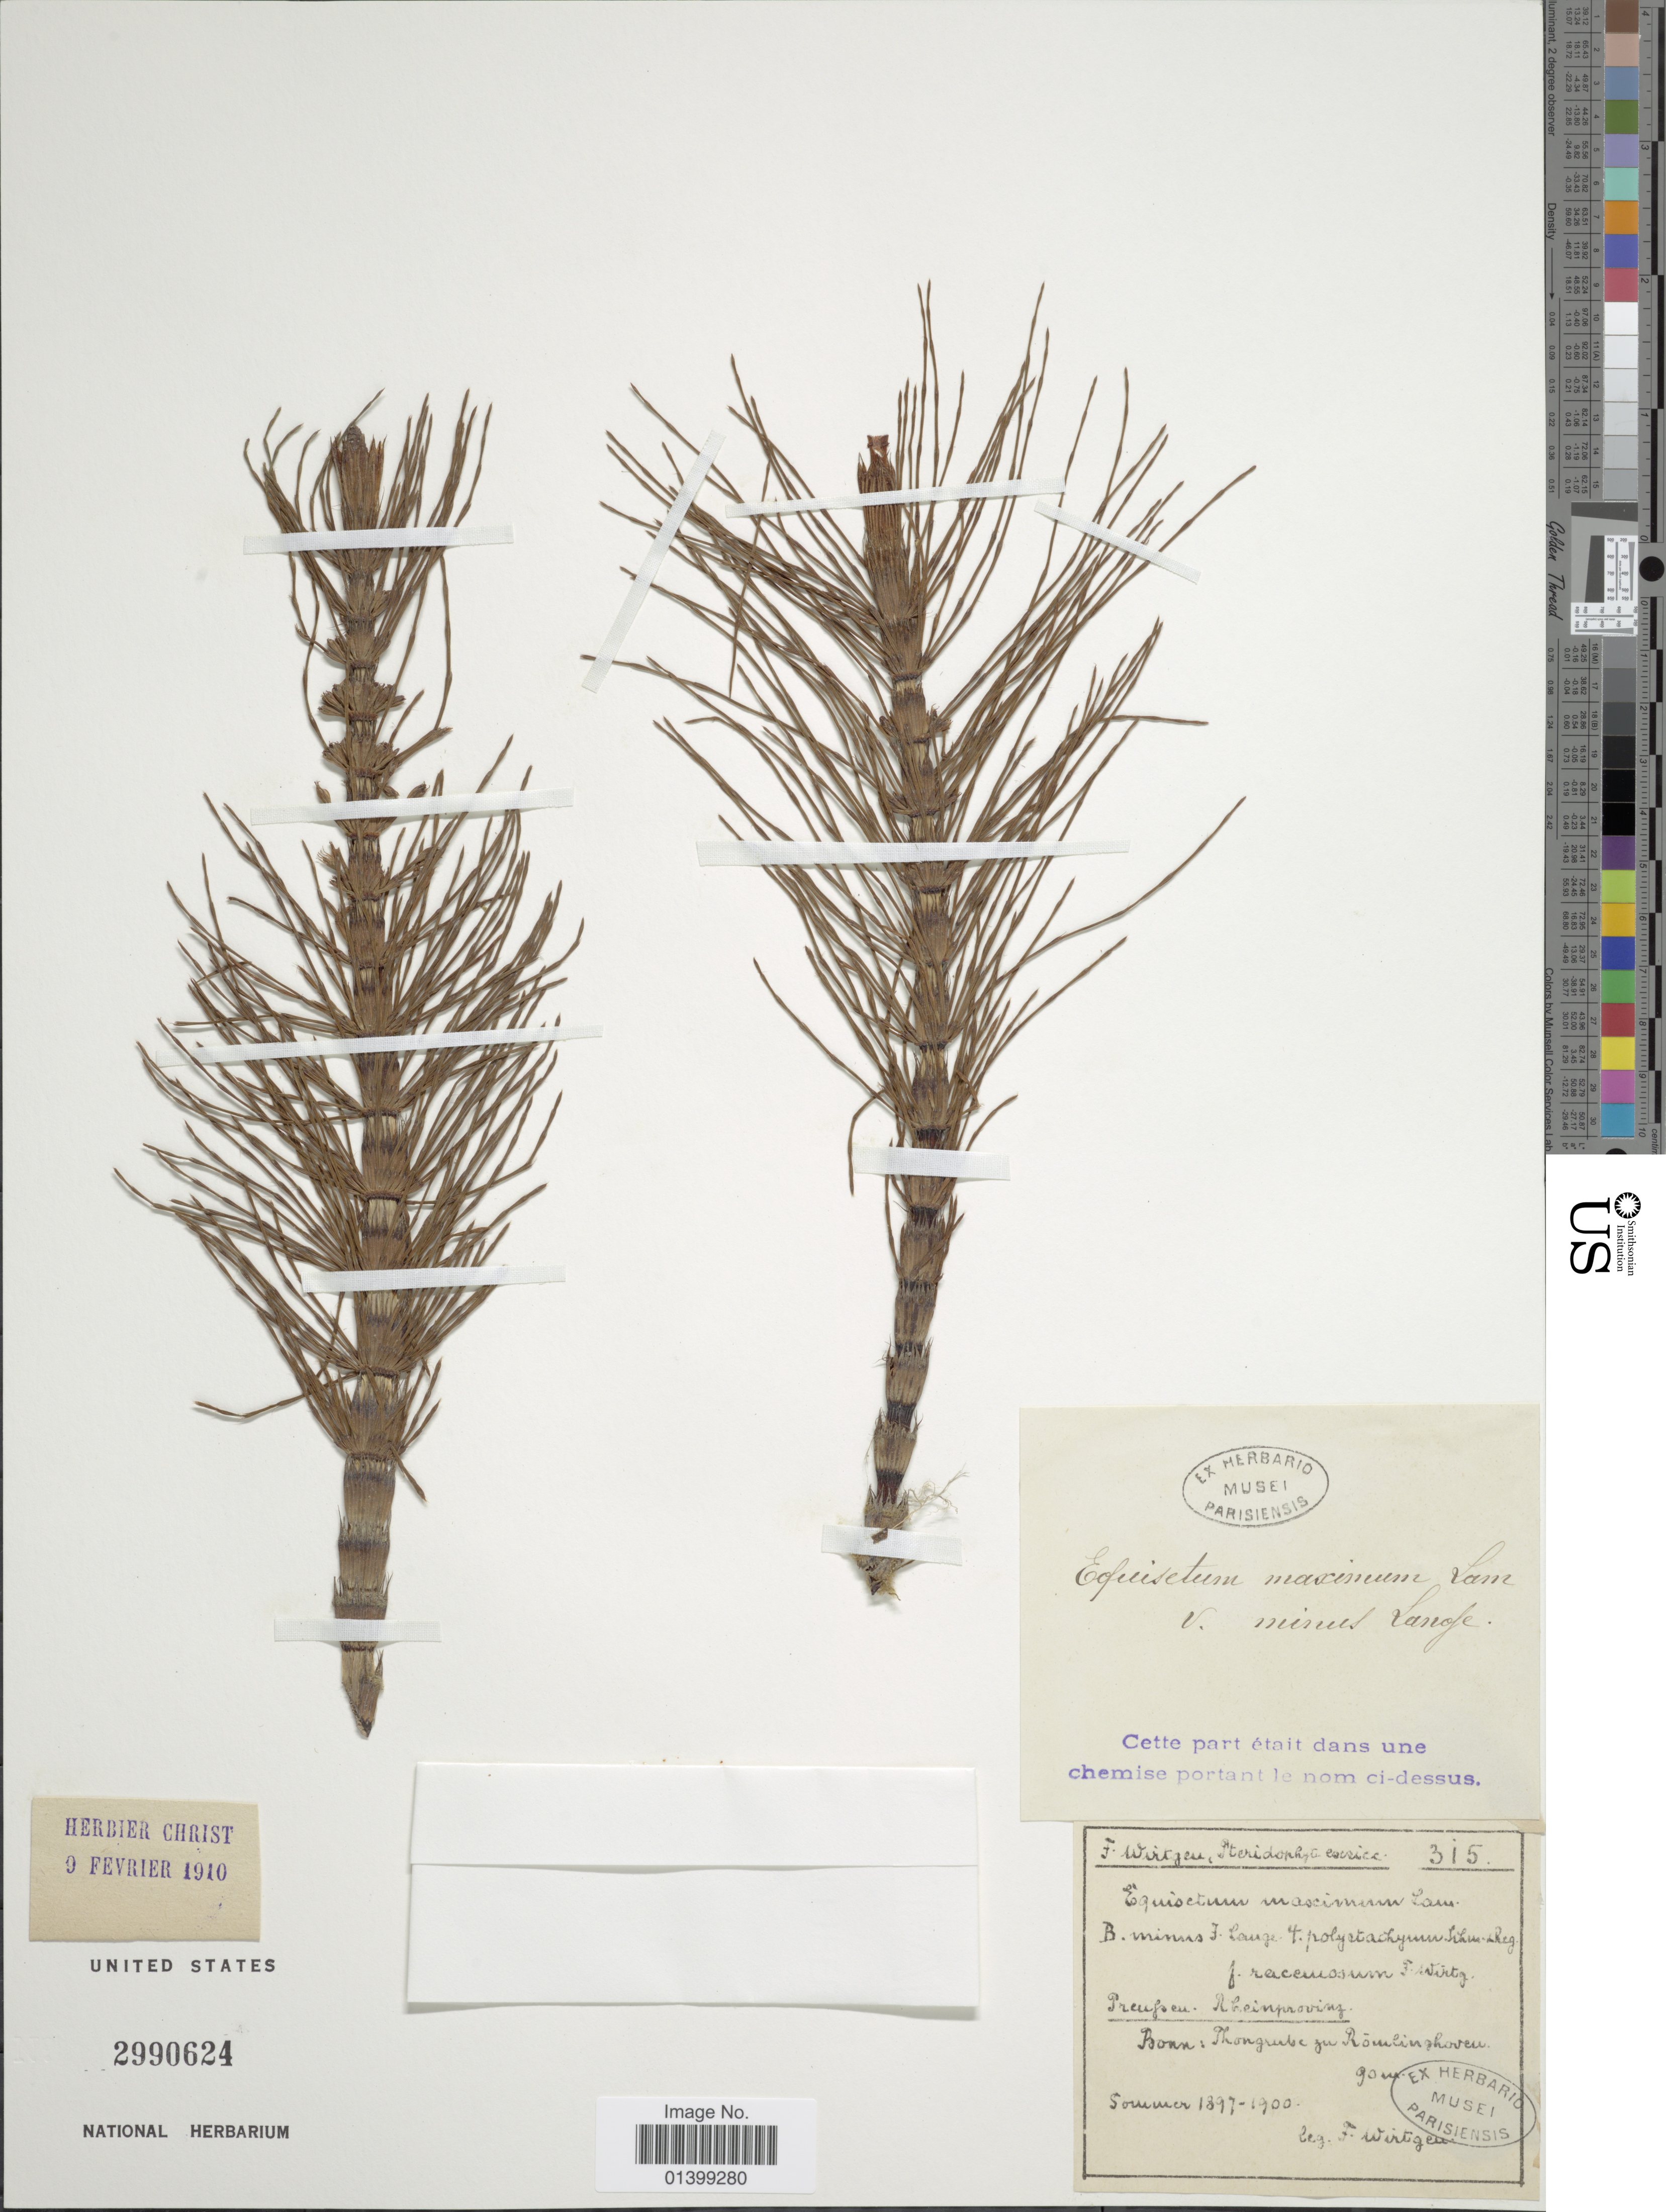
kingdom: Plantae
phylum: Tracheophyta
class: Polypodiopsida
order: Equisetales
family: Equisetaceae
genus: Equisetum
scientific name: Equisetum telmateia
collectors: F. Wirtgen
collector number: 315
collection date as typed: Sommer 1897-1900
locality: Preussen: Rheinprovinz. Bonn: Thongrube zu Romlinshven. [interpreted]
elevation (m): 90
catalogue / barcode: US 2990624